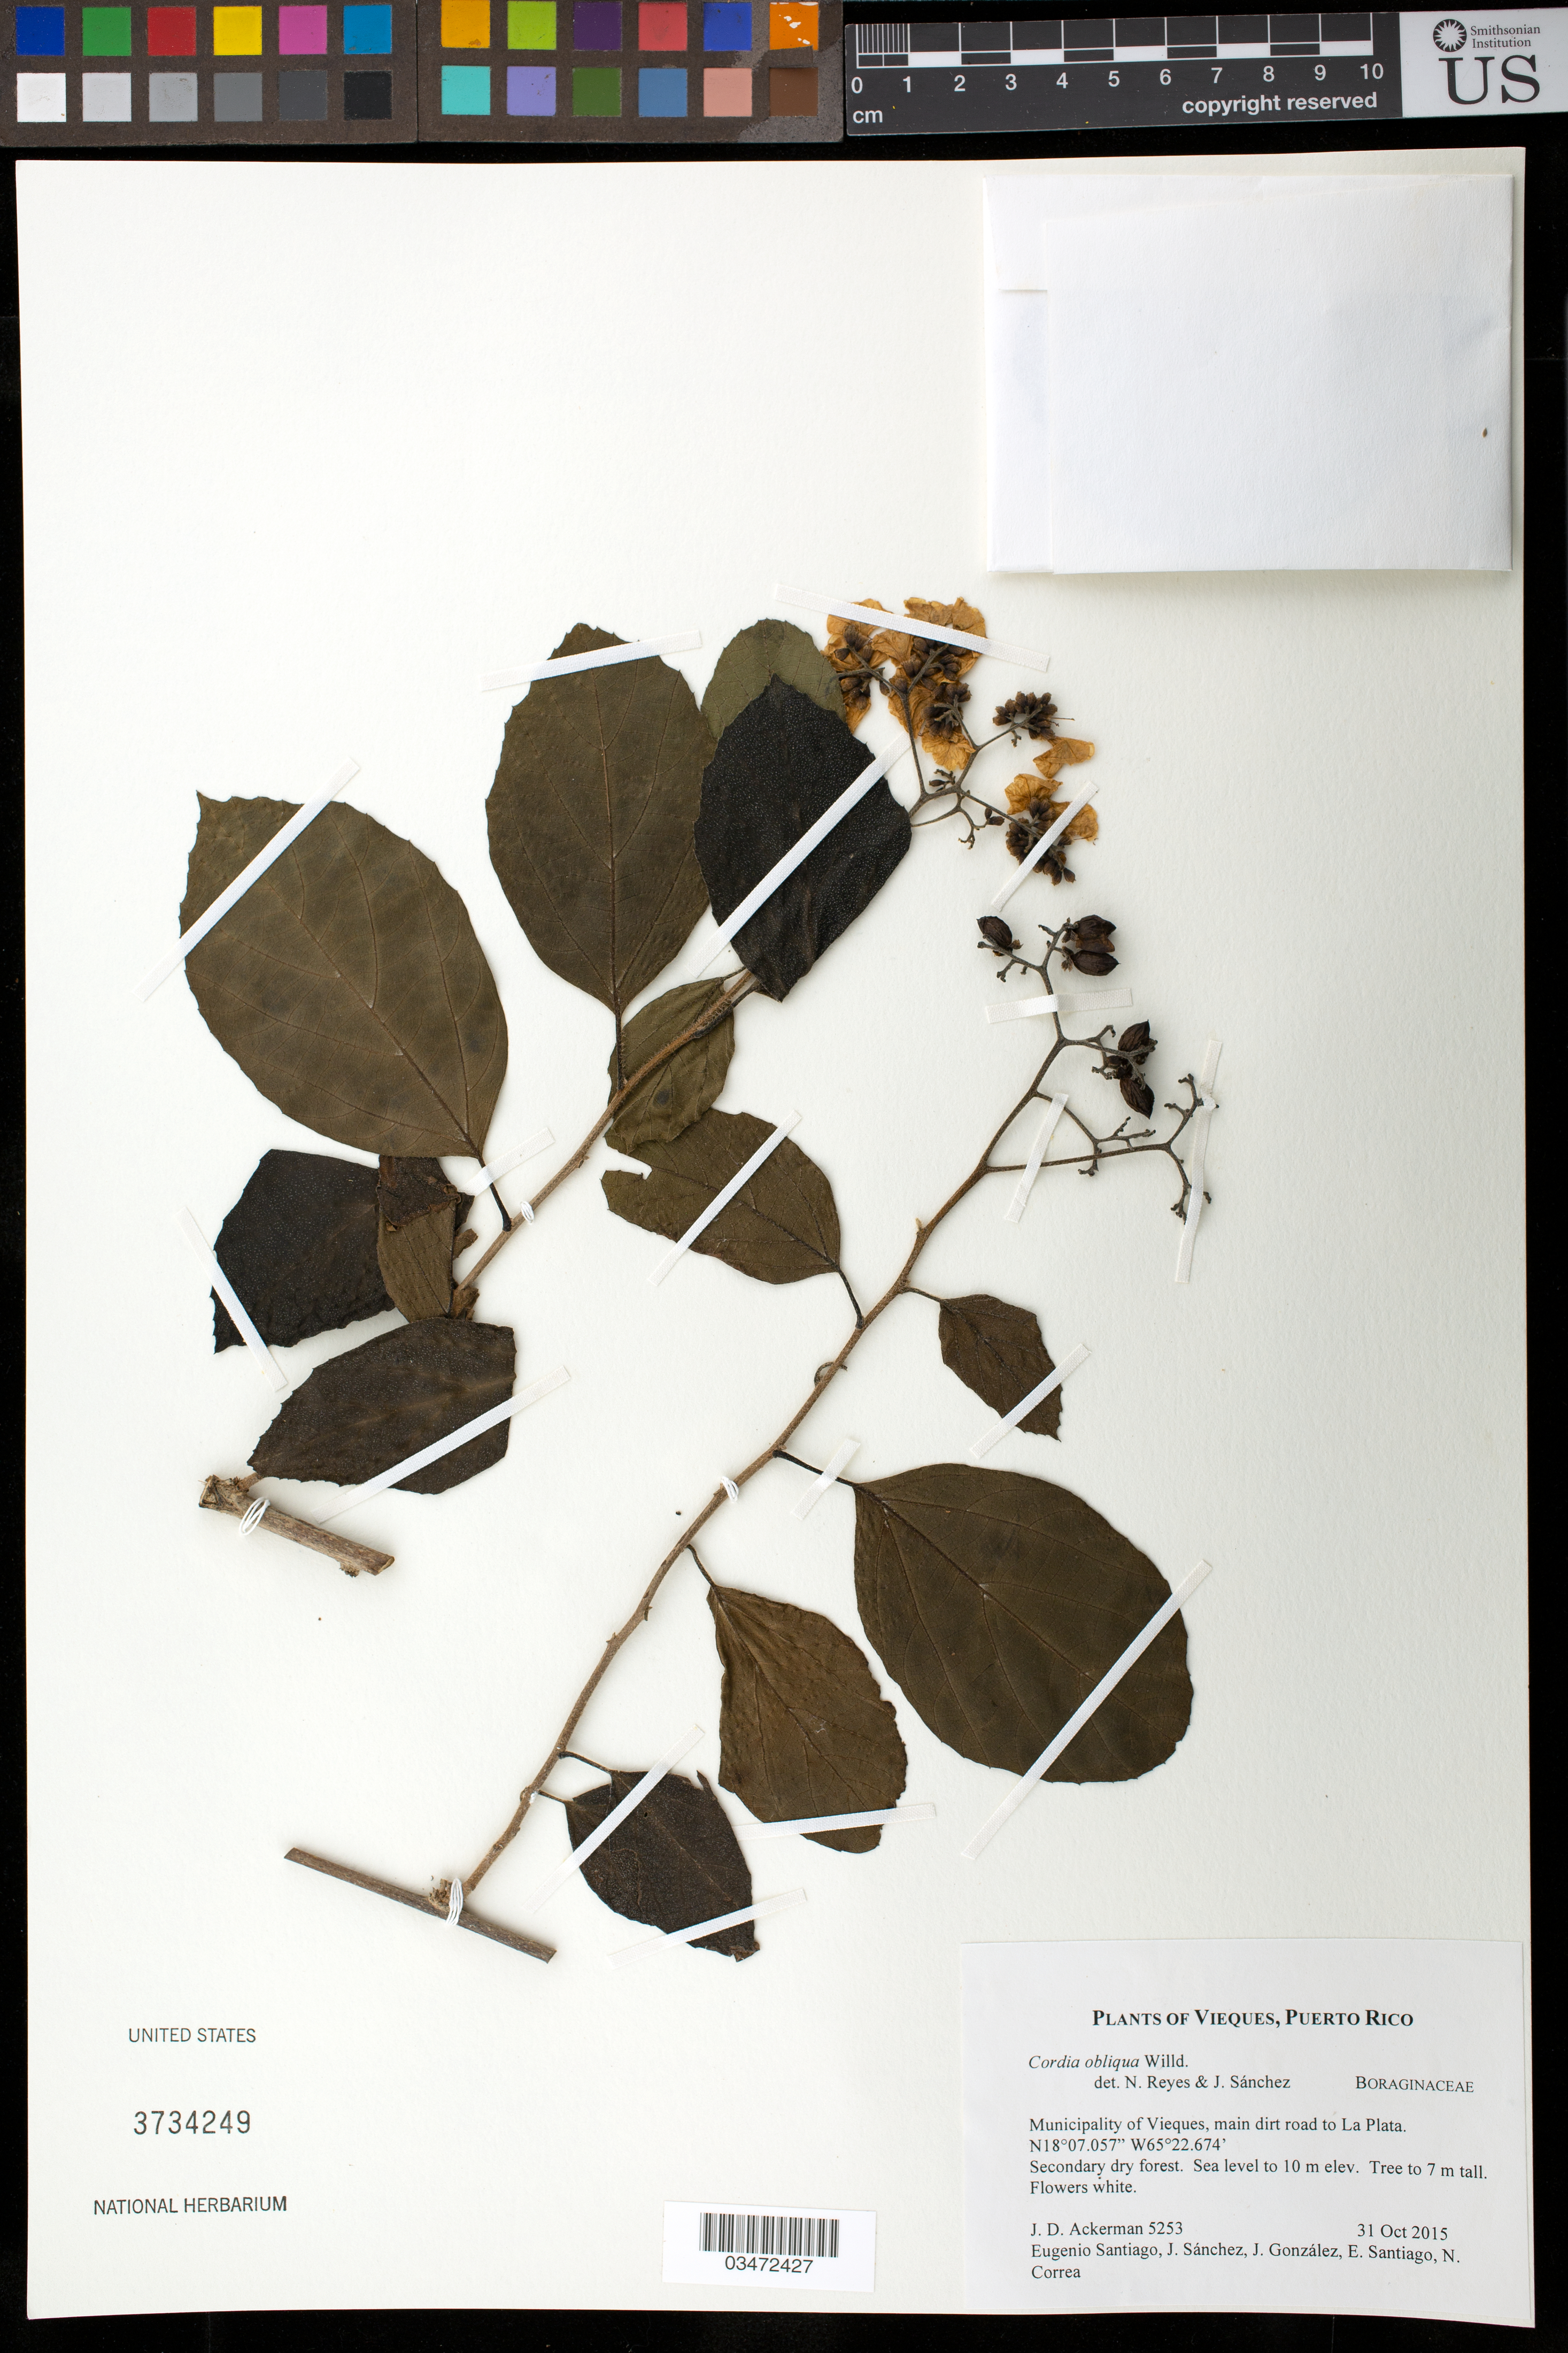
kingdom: Plantae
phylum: Tracheophyta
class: Magnoliopsida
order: Boraginales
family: Cordiaceae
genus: Cordia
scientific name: Cordia obliqua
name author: Willd.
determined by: Reyes, N.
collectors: J. D. Ackerman, E. Santiago, J. Sánchez, J. González, E. Santiago & N. Correa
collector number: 5253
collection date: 2015-10-31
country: Puerto Rico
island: Vieques I.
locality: Mun. Vieques, main dirt road to La Plata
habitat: Secondary dry forest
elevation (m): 0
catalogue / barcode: US 3734249